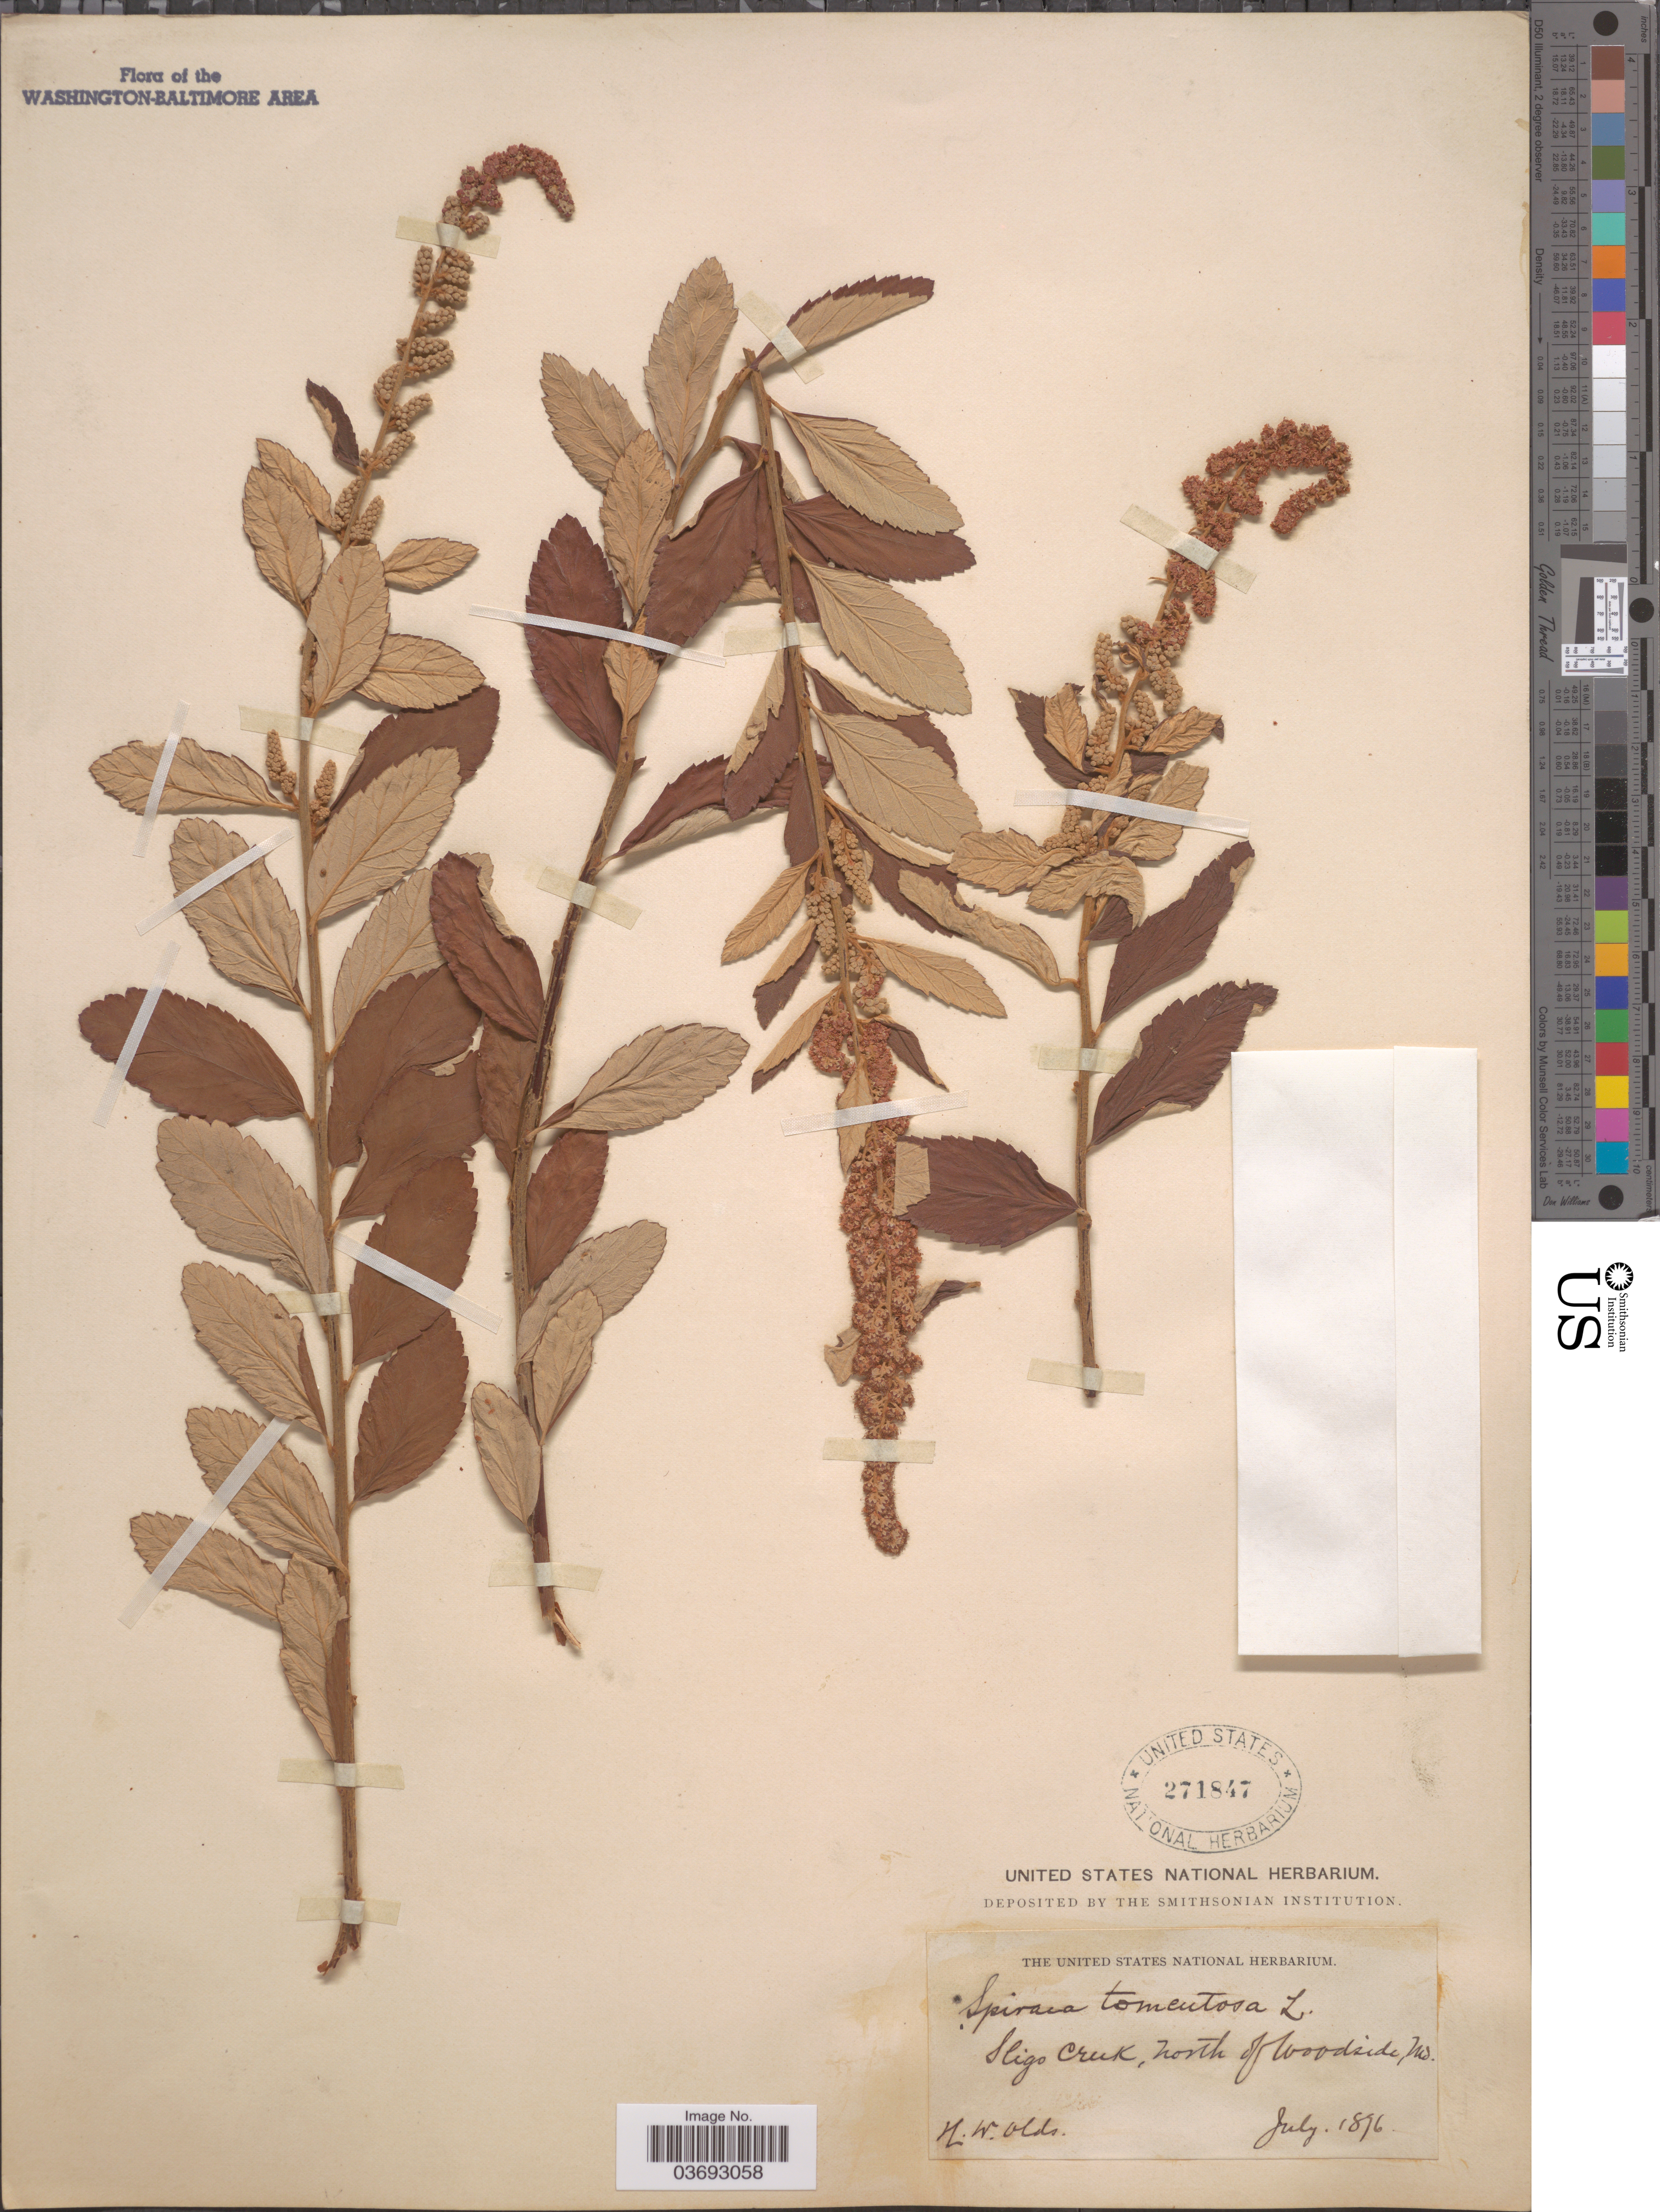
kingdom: Plantae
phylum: Tracheophyta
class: Magnoliopsida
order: Rosales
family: Rosaceae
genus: Spiraea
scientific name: Spiraea tomentosa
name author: L.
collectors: H. W. Olds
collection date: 1876-07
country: United States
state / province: Maryland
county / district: Montgomery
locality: Sligo Creek, North of Woodside.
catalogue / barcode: US 271847